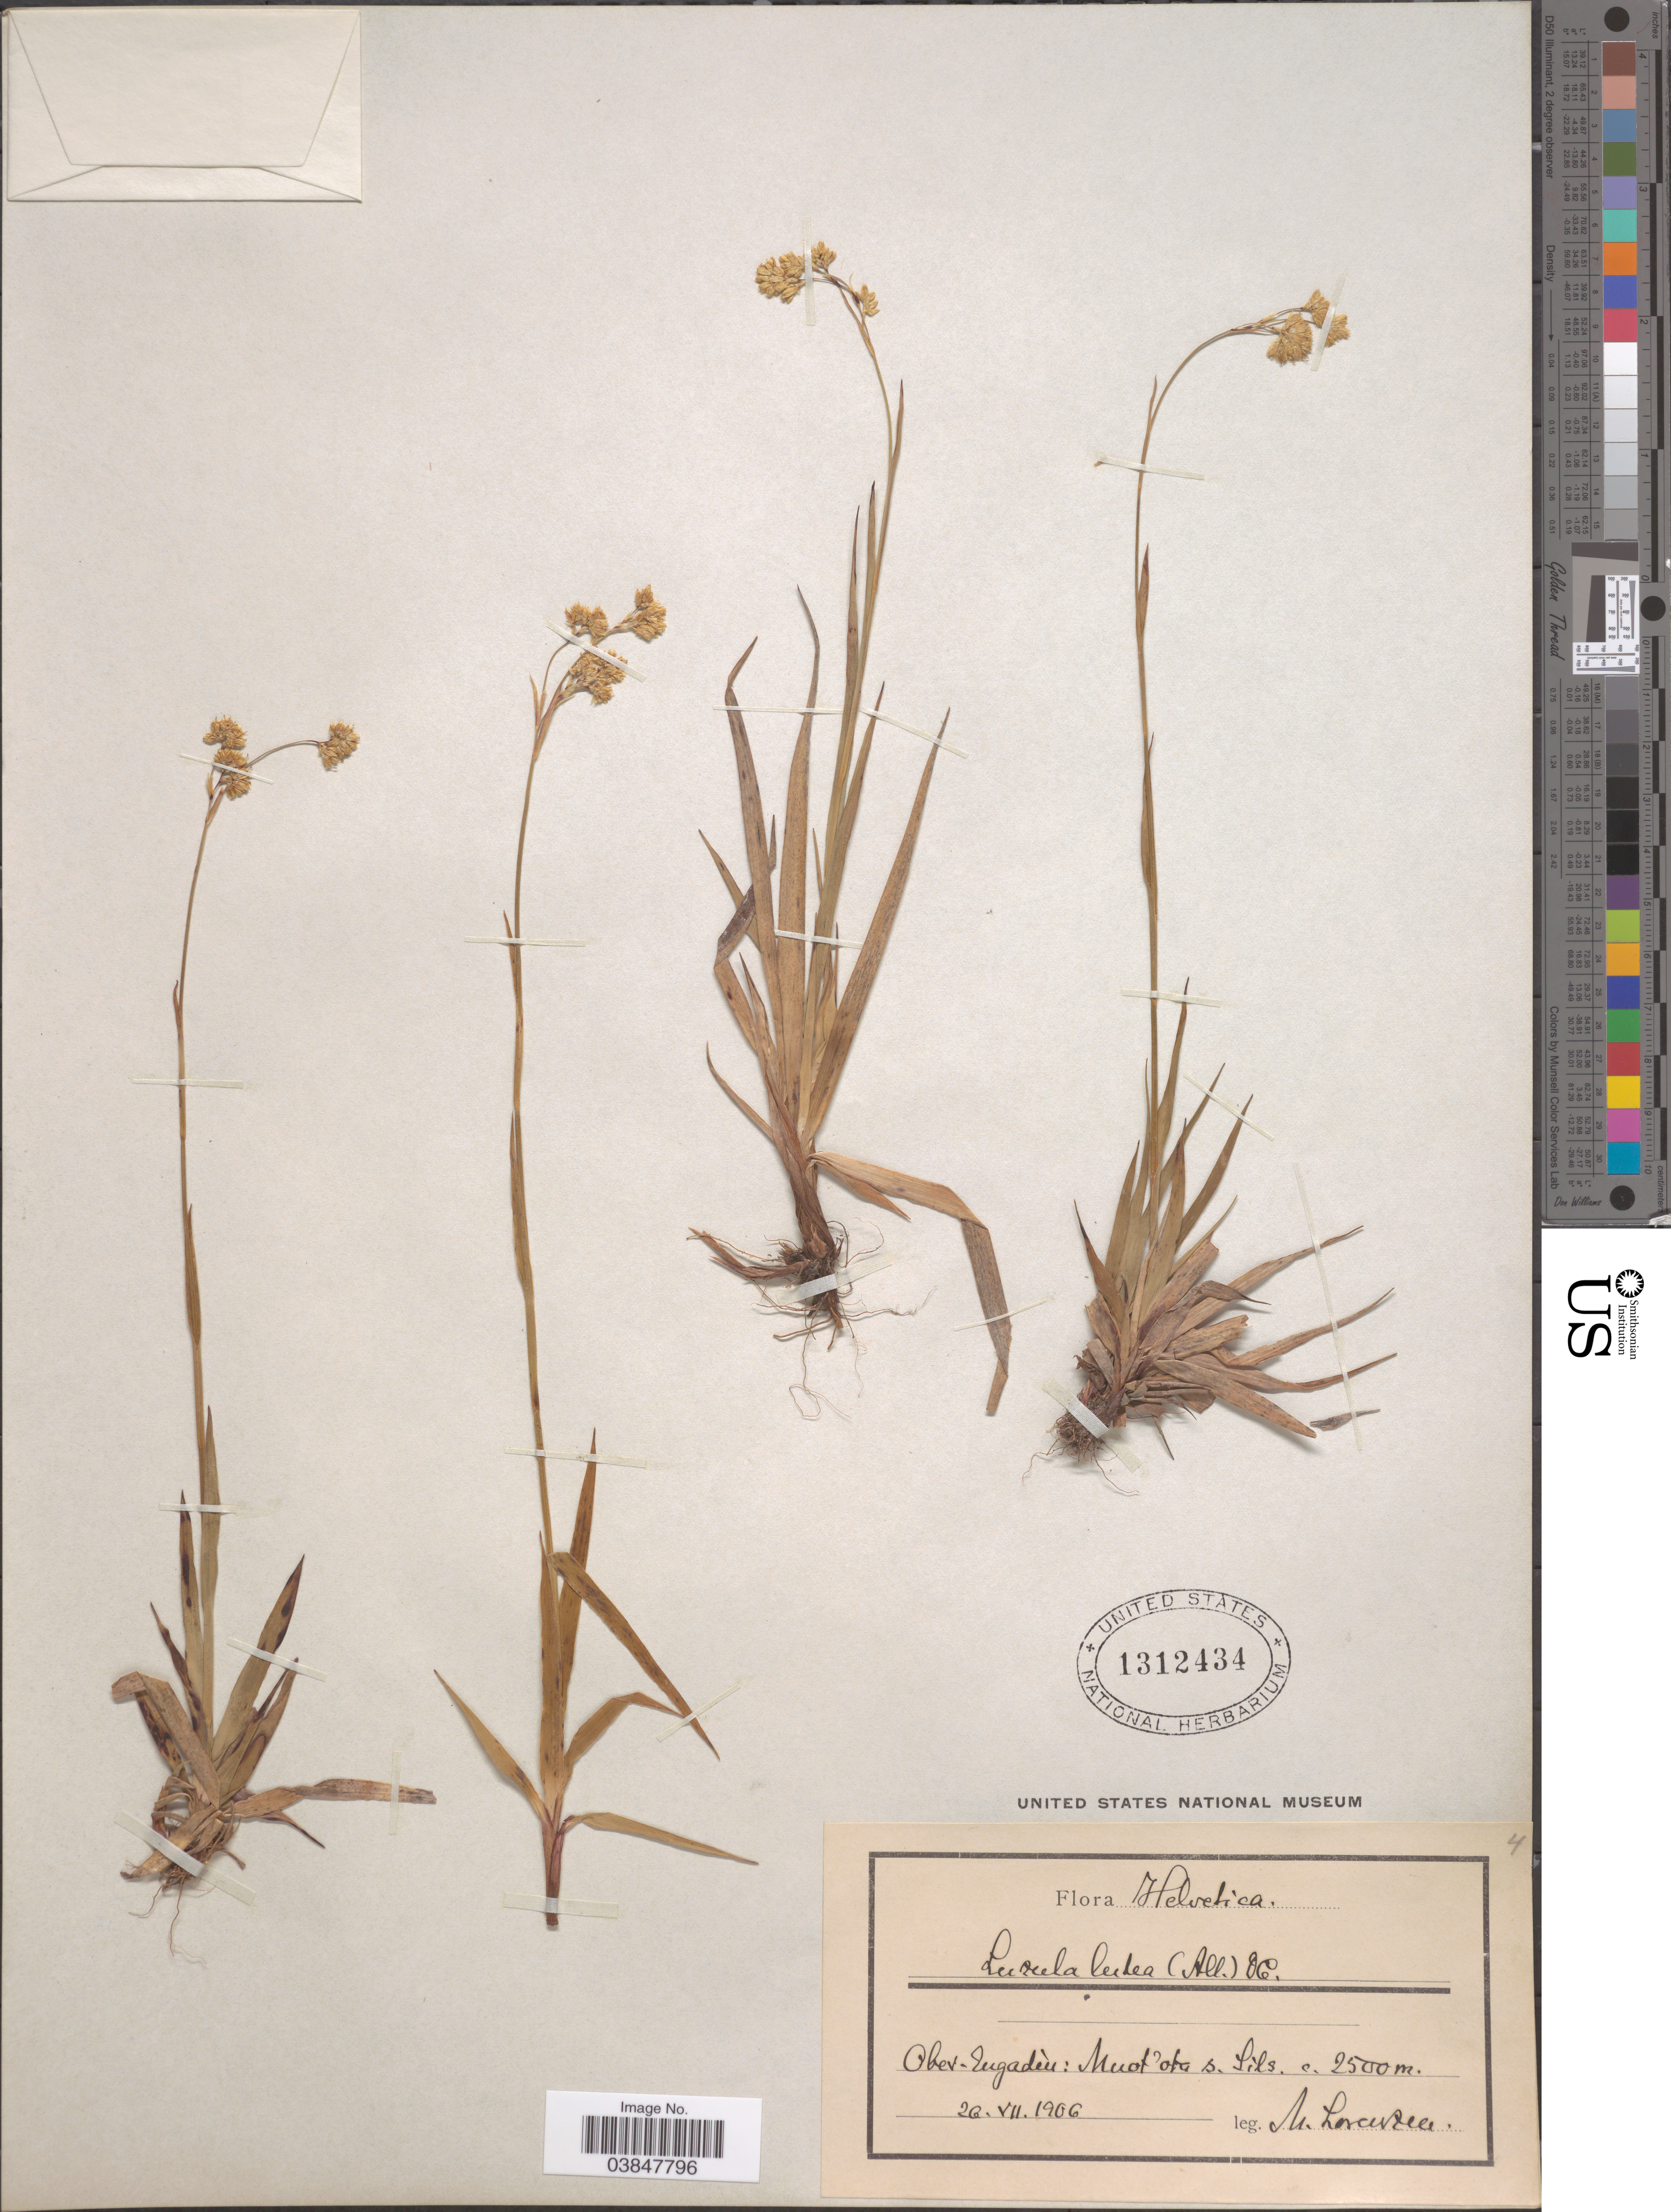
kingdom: Plantae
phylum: Tracheophyta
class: Liliopsida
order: Poales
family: Juncaceae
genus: Luzula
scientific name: Luzula lutea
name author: (All.) DC.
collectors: M. Lorenzen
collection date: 1906-07-20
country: Switzerland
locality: Helvetica. Obev- lugadìu: Muot ' ota s. Lils.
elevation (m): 2500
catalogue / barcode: US 1312434